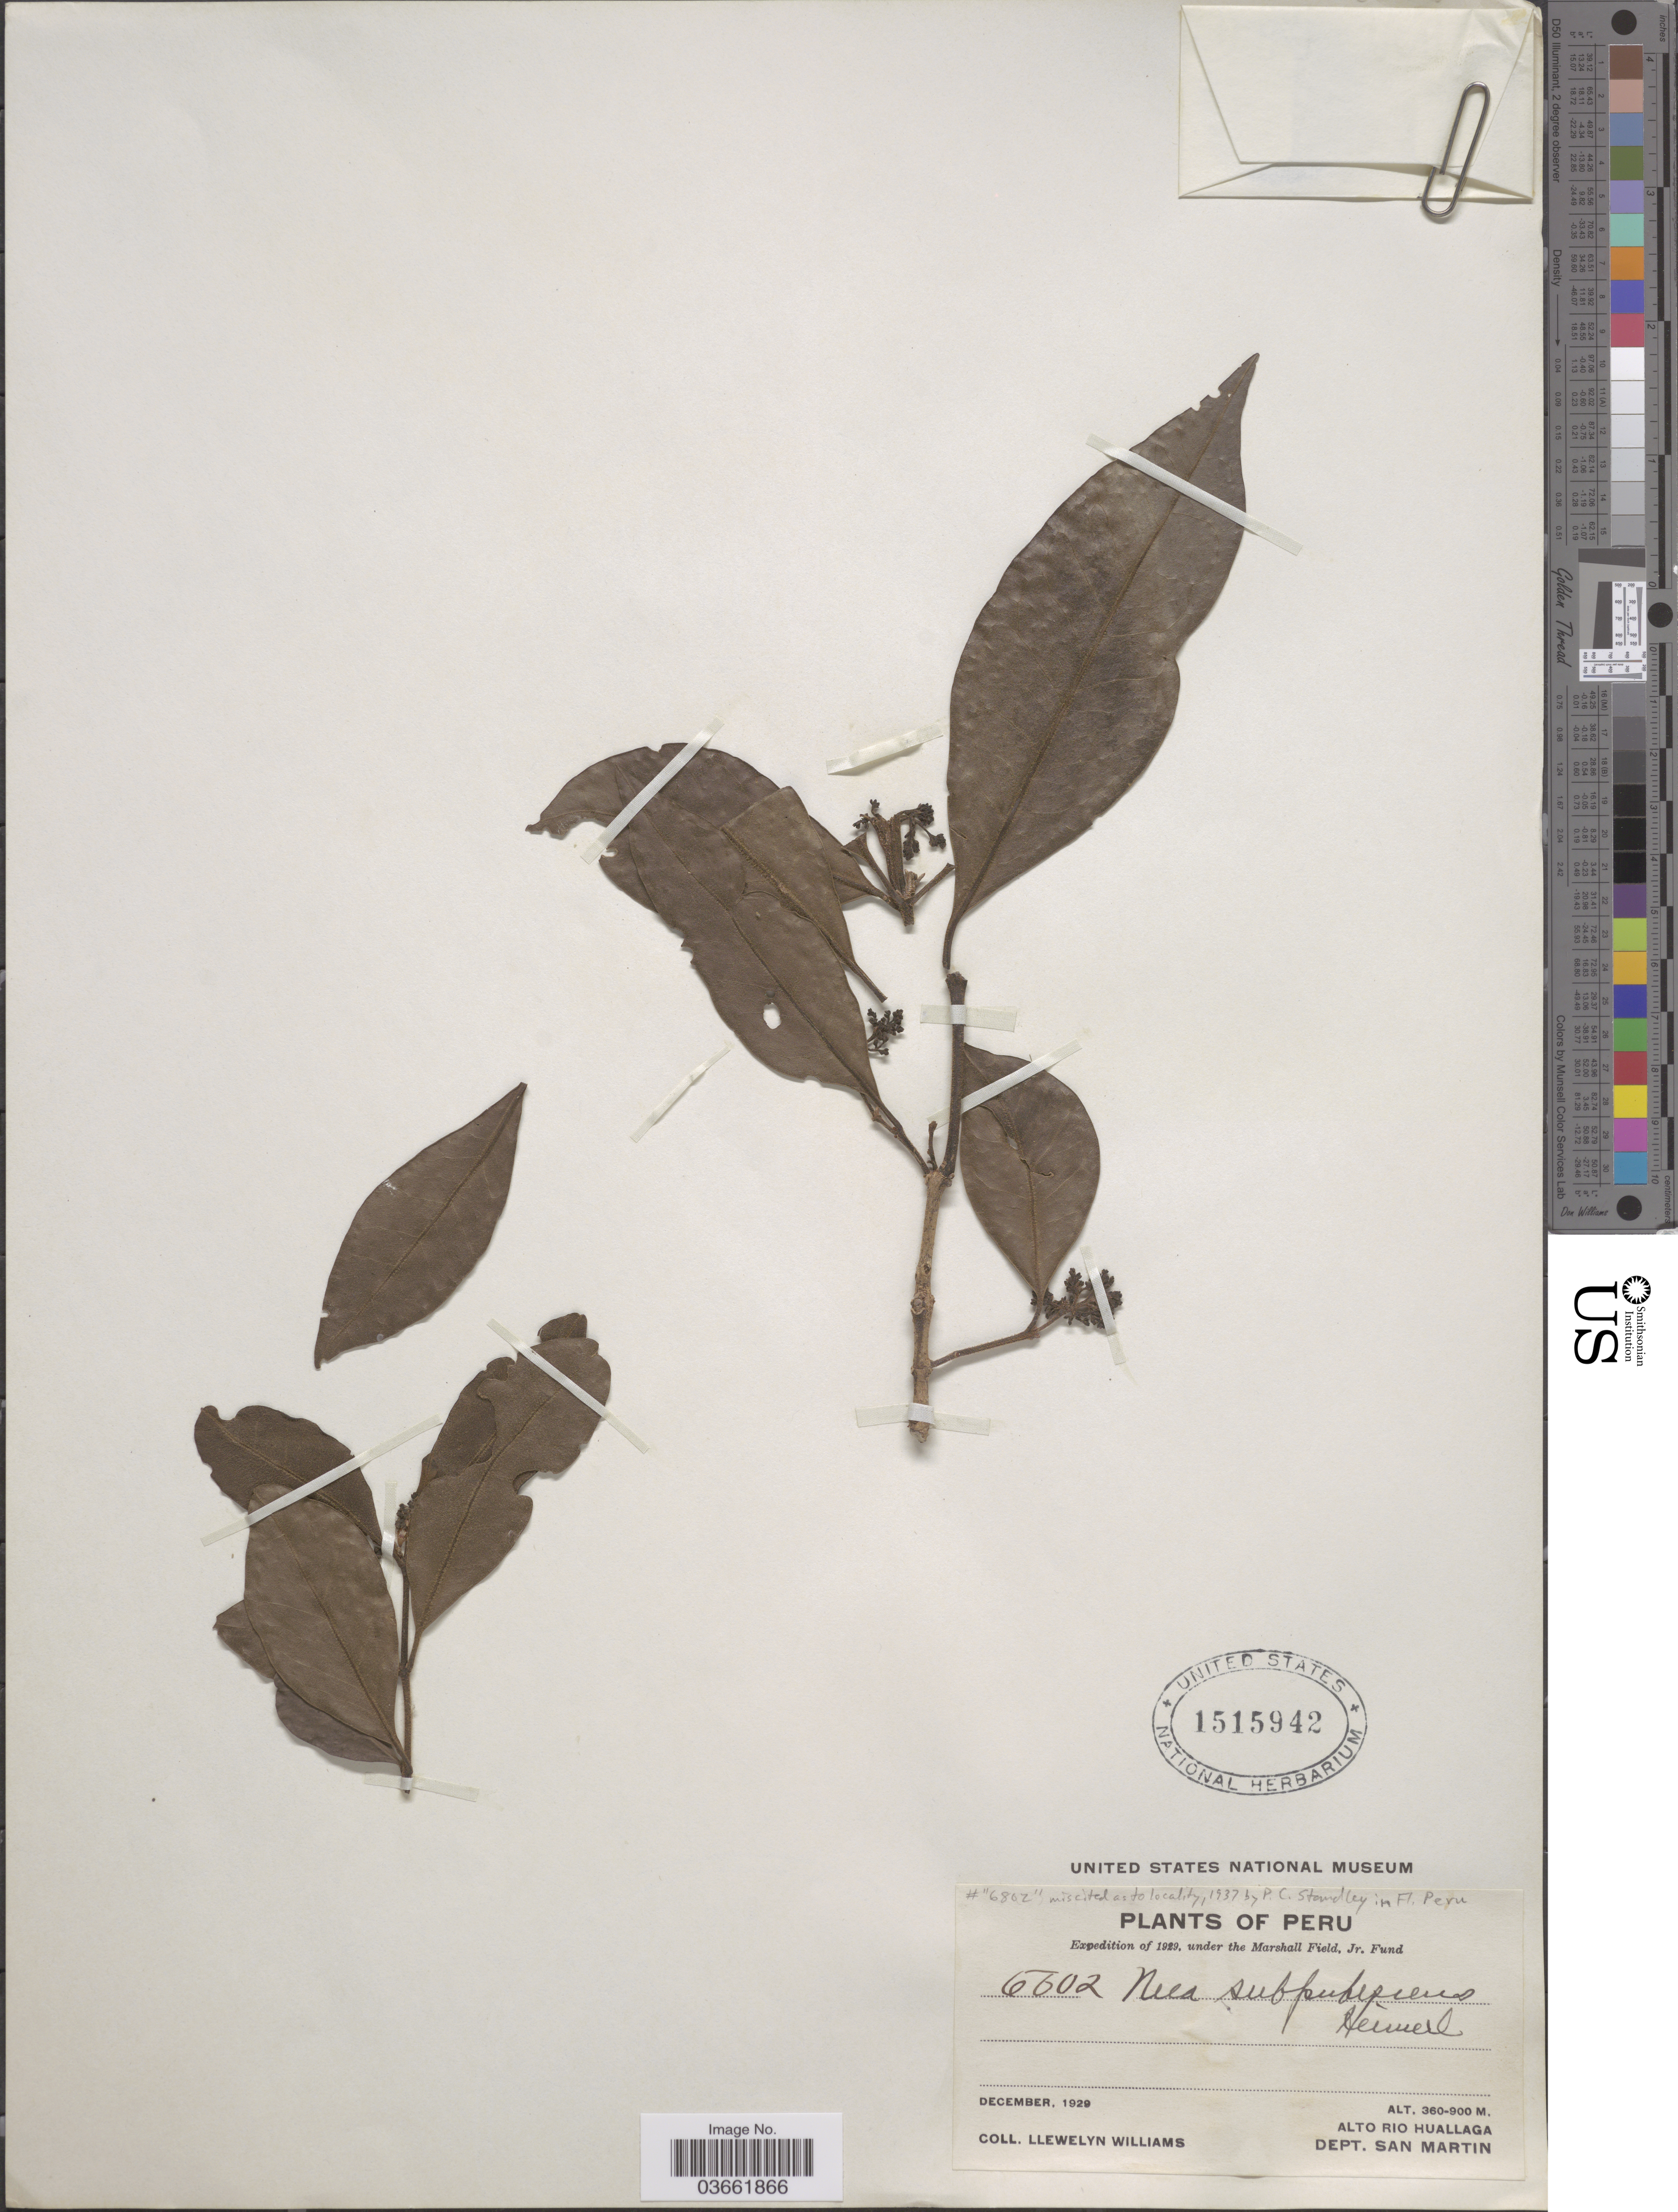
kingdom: Plantae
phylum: Tracheophyta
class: Magnoliopsida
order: Caryophyllales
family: Nyctaginaceae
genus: Neea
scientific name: Neea subpubescens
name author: Heimerl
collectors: Ll. Williams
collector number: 6602*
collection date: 1929-12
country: Peru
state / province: San Martín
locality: Alto Rio Huallaga. Dept. San Martin.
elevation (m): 360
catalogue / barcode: US 1515942